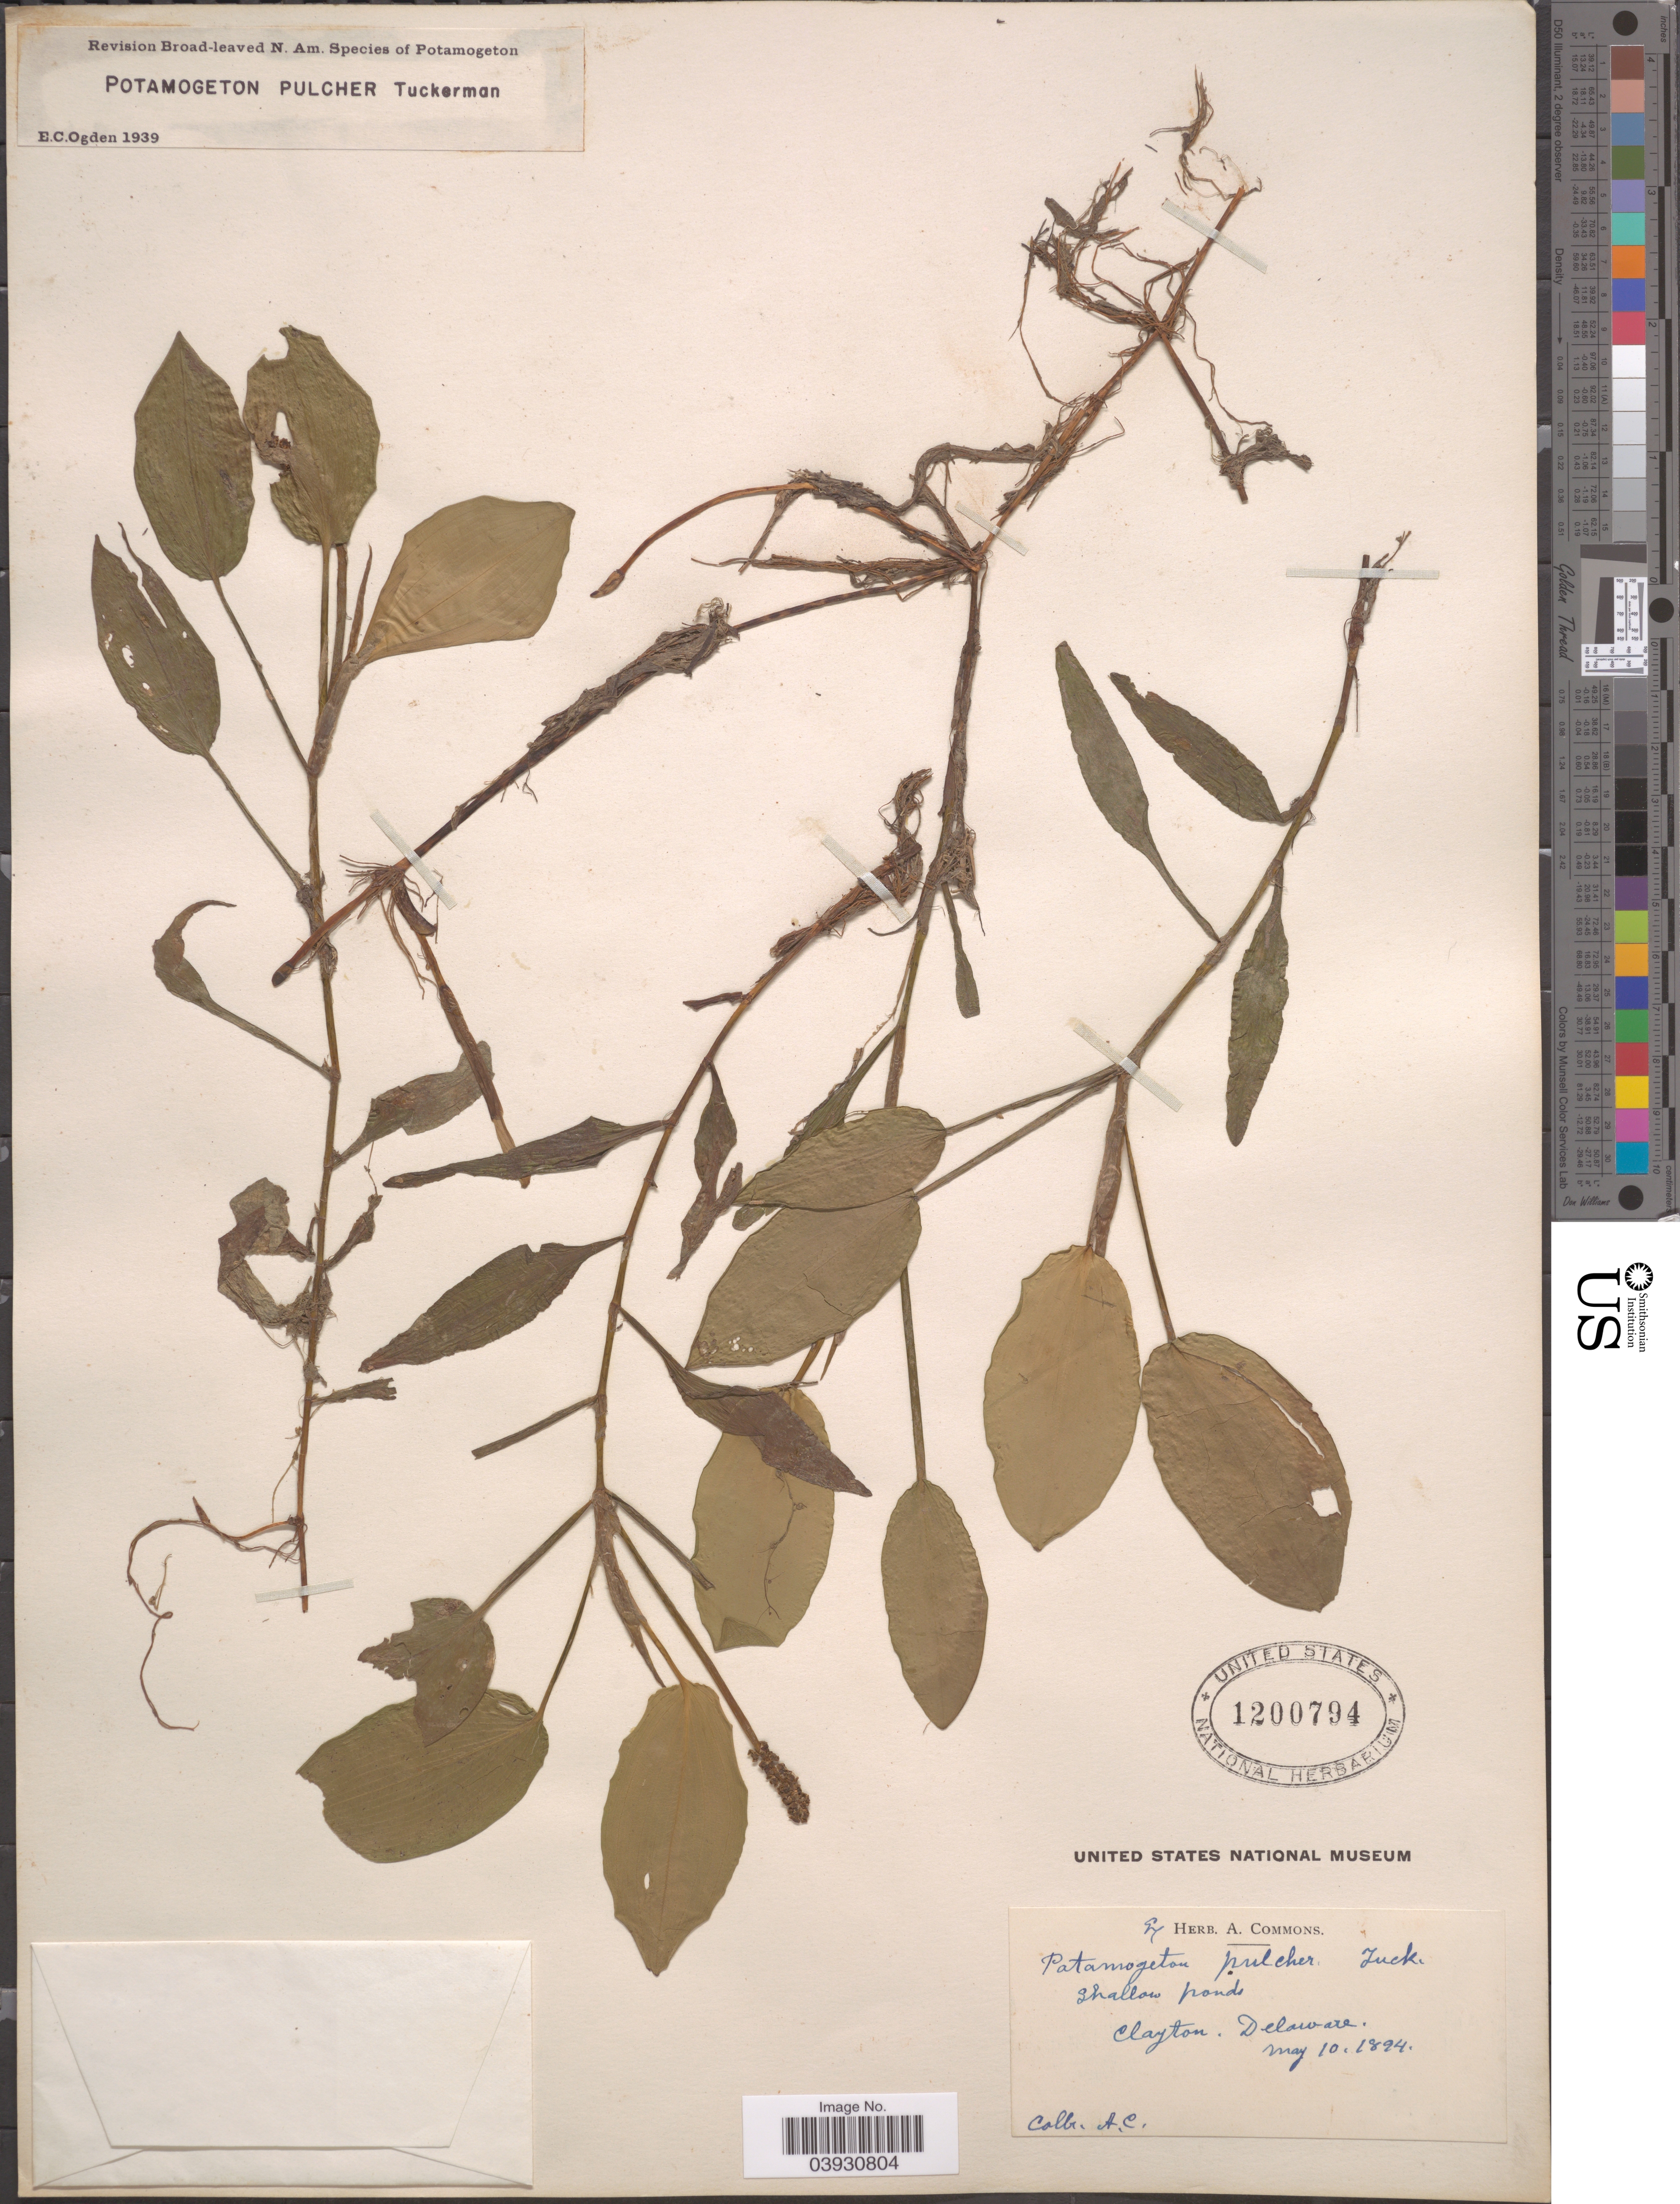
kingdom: Plantae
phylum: Tracheophyta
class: Liliopsida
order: Alismatales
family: Potamogetonaceae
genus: Potamogeton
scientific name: Potamogeton pulcher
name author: Tuck.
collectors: A. Commons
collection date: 1894-05-10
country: United States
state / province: Delaware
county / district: Kent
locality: Clayton.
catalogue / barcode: US 1200794